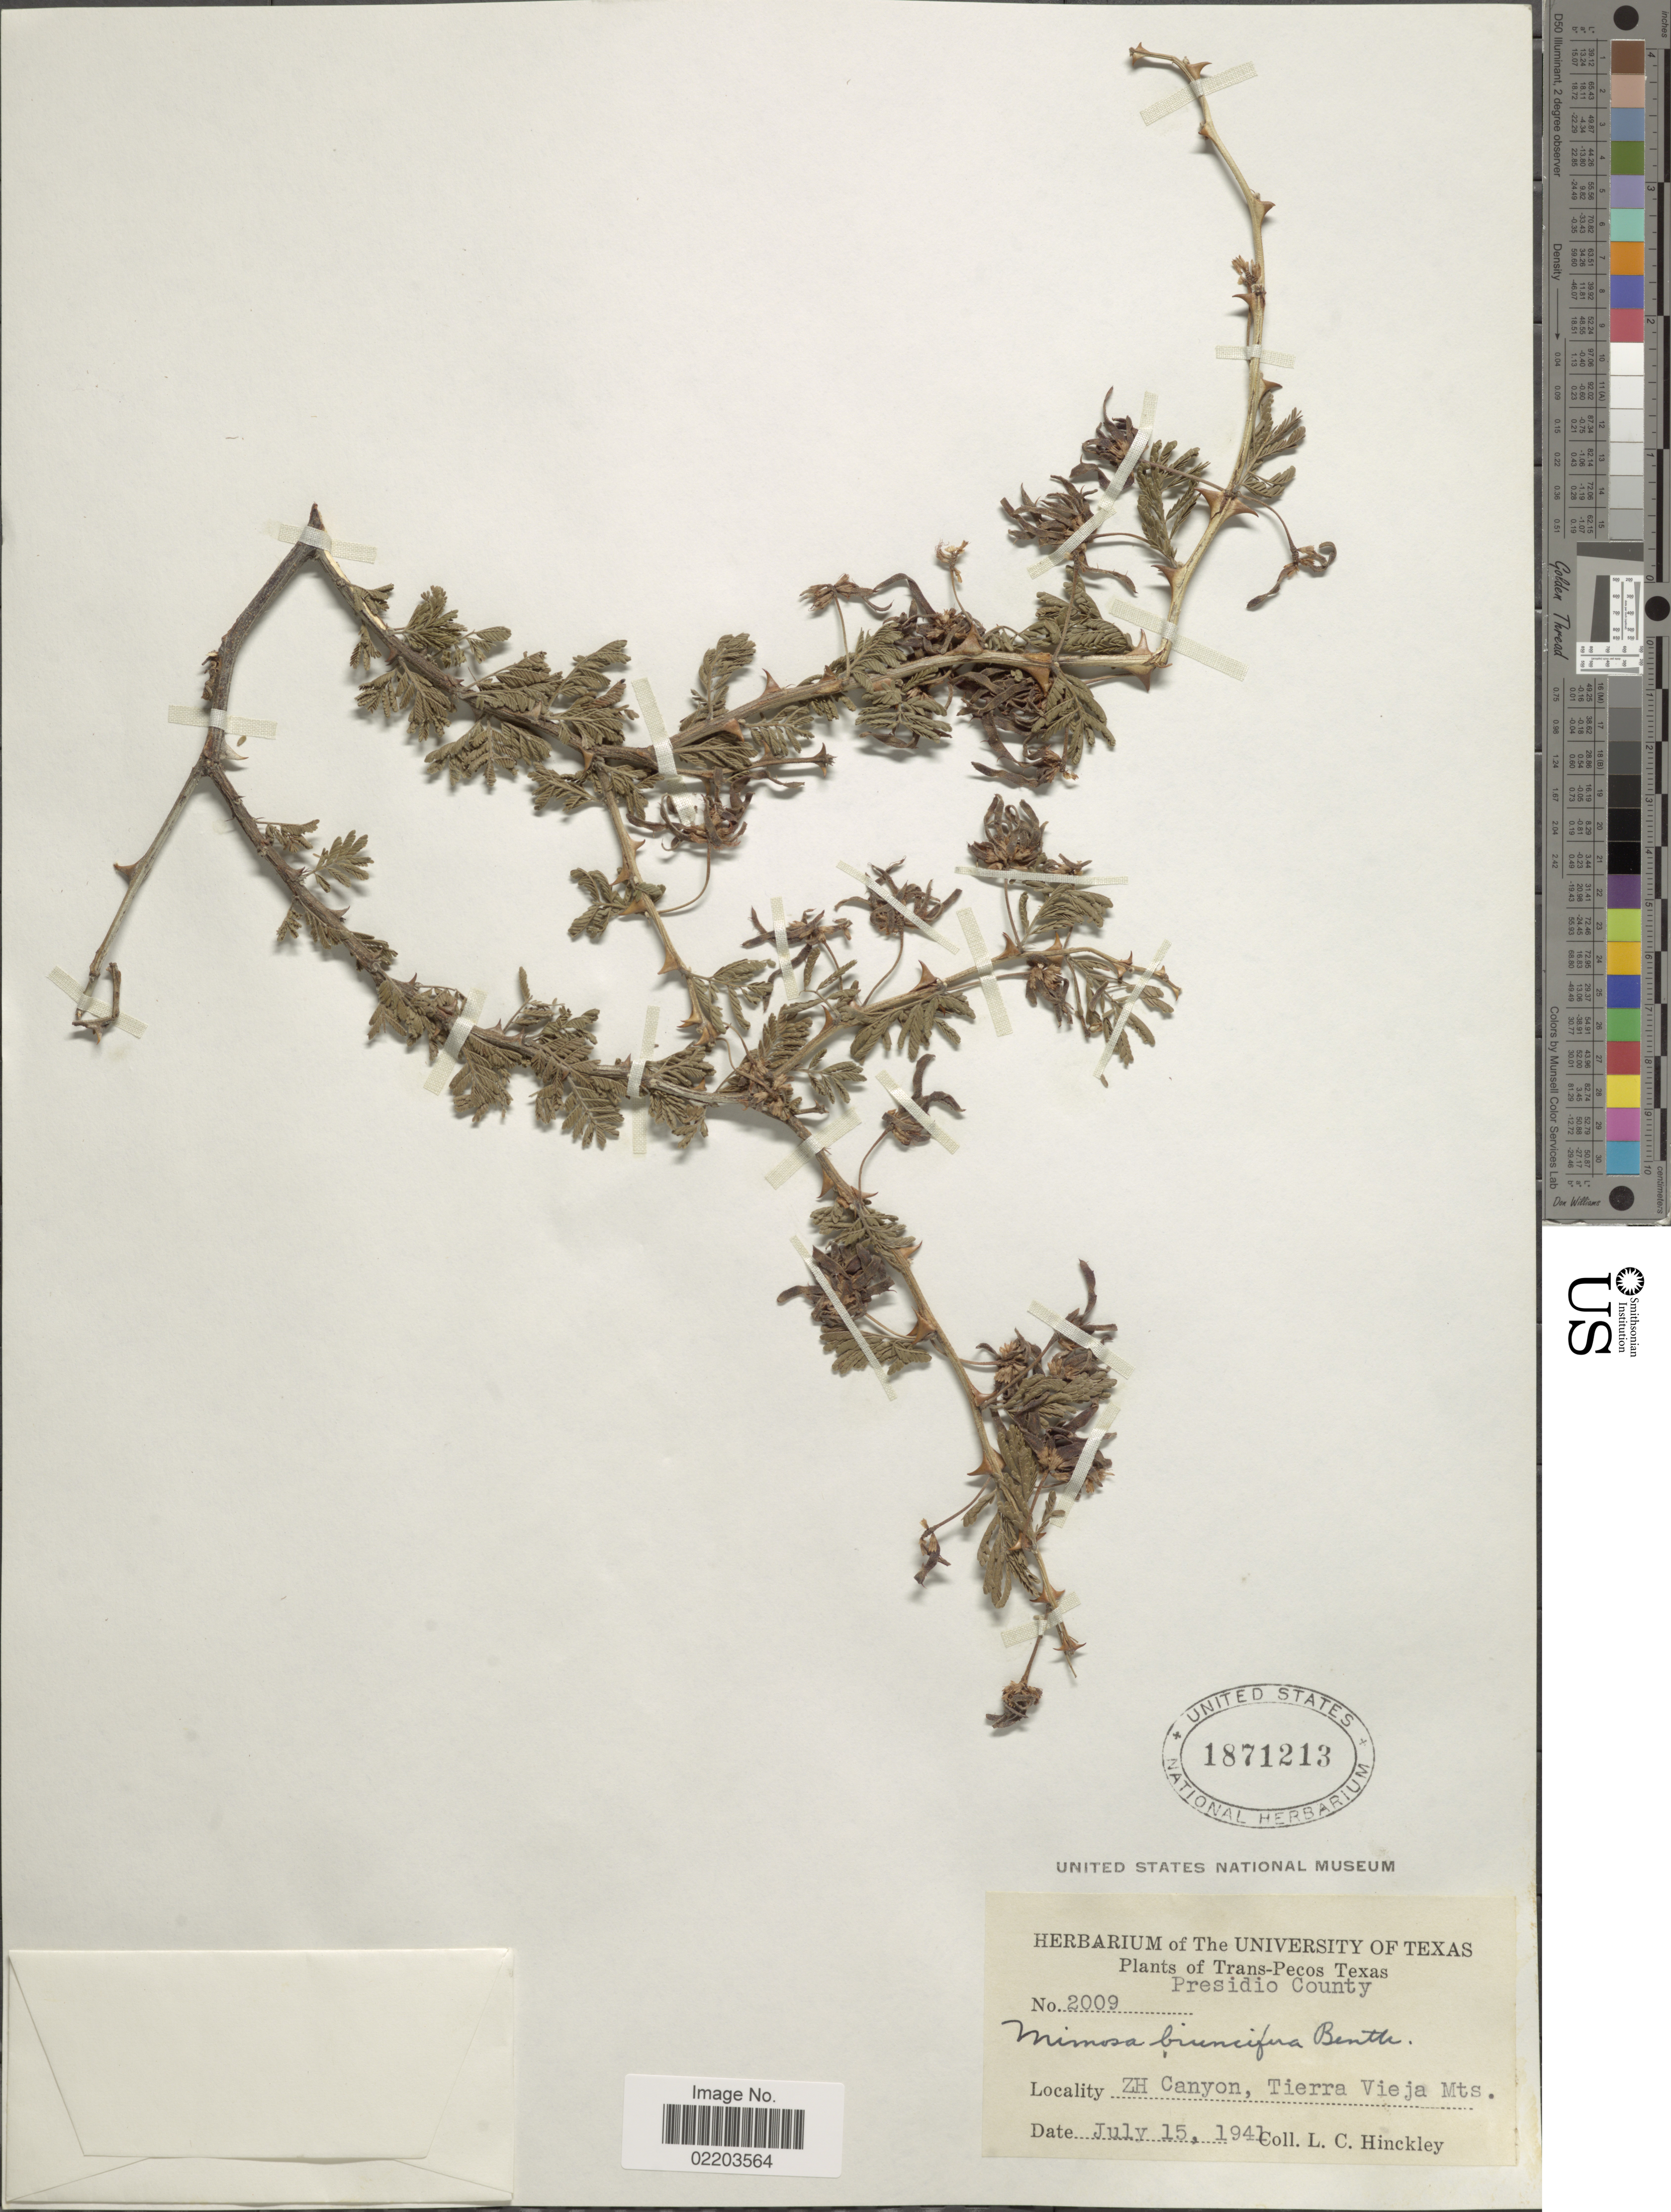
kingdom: Plantae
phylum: Tracheophyta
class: Magnoliopsida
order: Fabales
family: Fabaceae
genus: Mimosa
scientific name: Mimosa biuncifera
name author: Benth.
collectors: L. Hinckley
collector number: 2009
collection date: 1941-07-15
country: United States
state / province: Texas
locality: Trans-Pecos Texas, Presidio County, ZH Canyon, Tierra Vieja Mts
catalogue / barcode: US 1871213